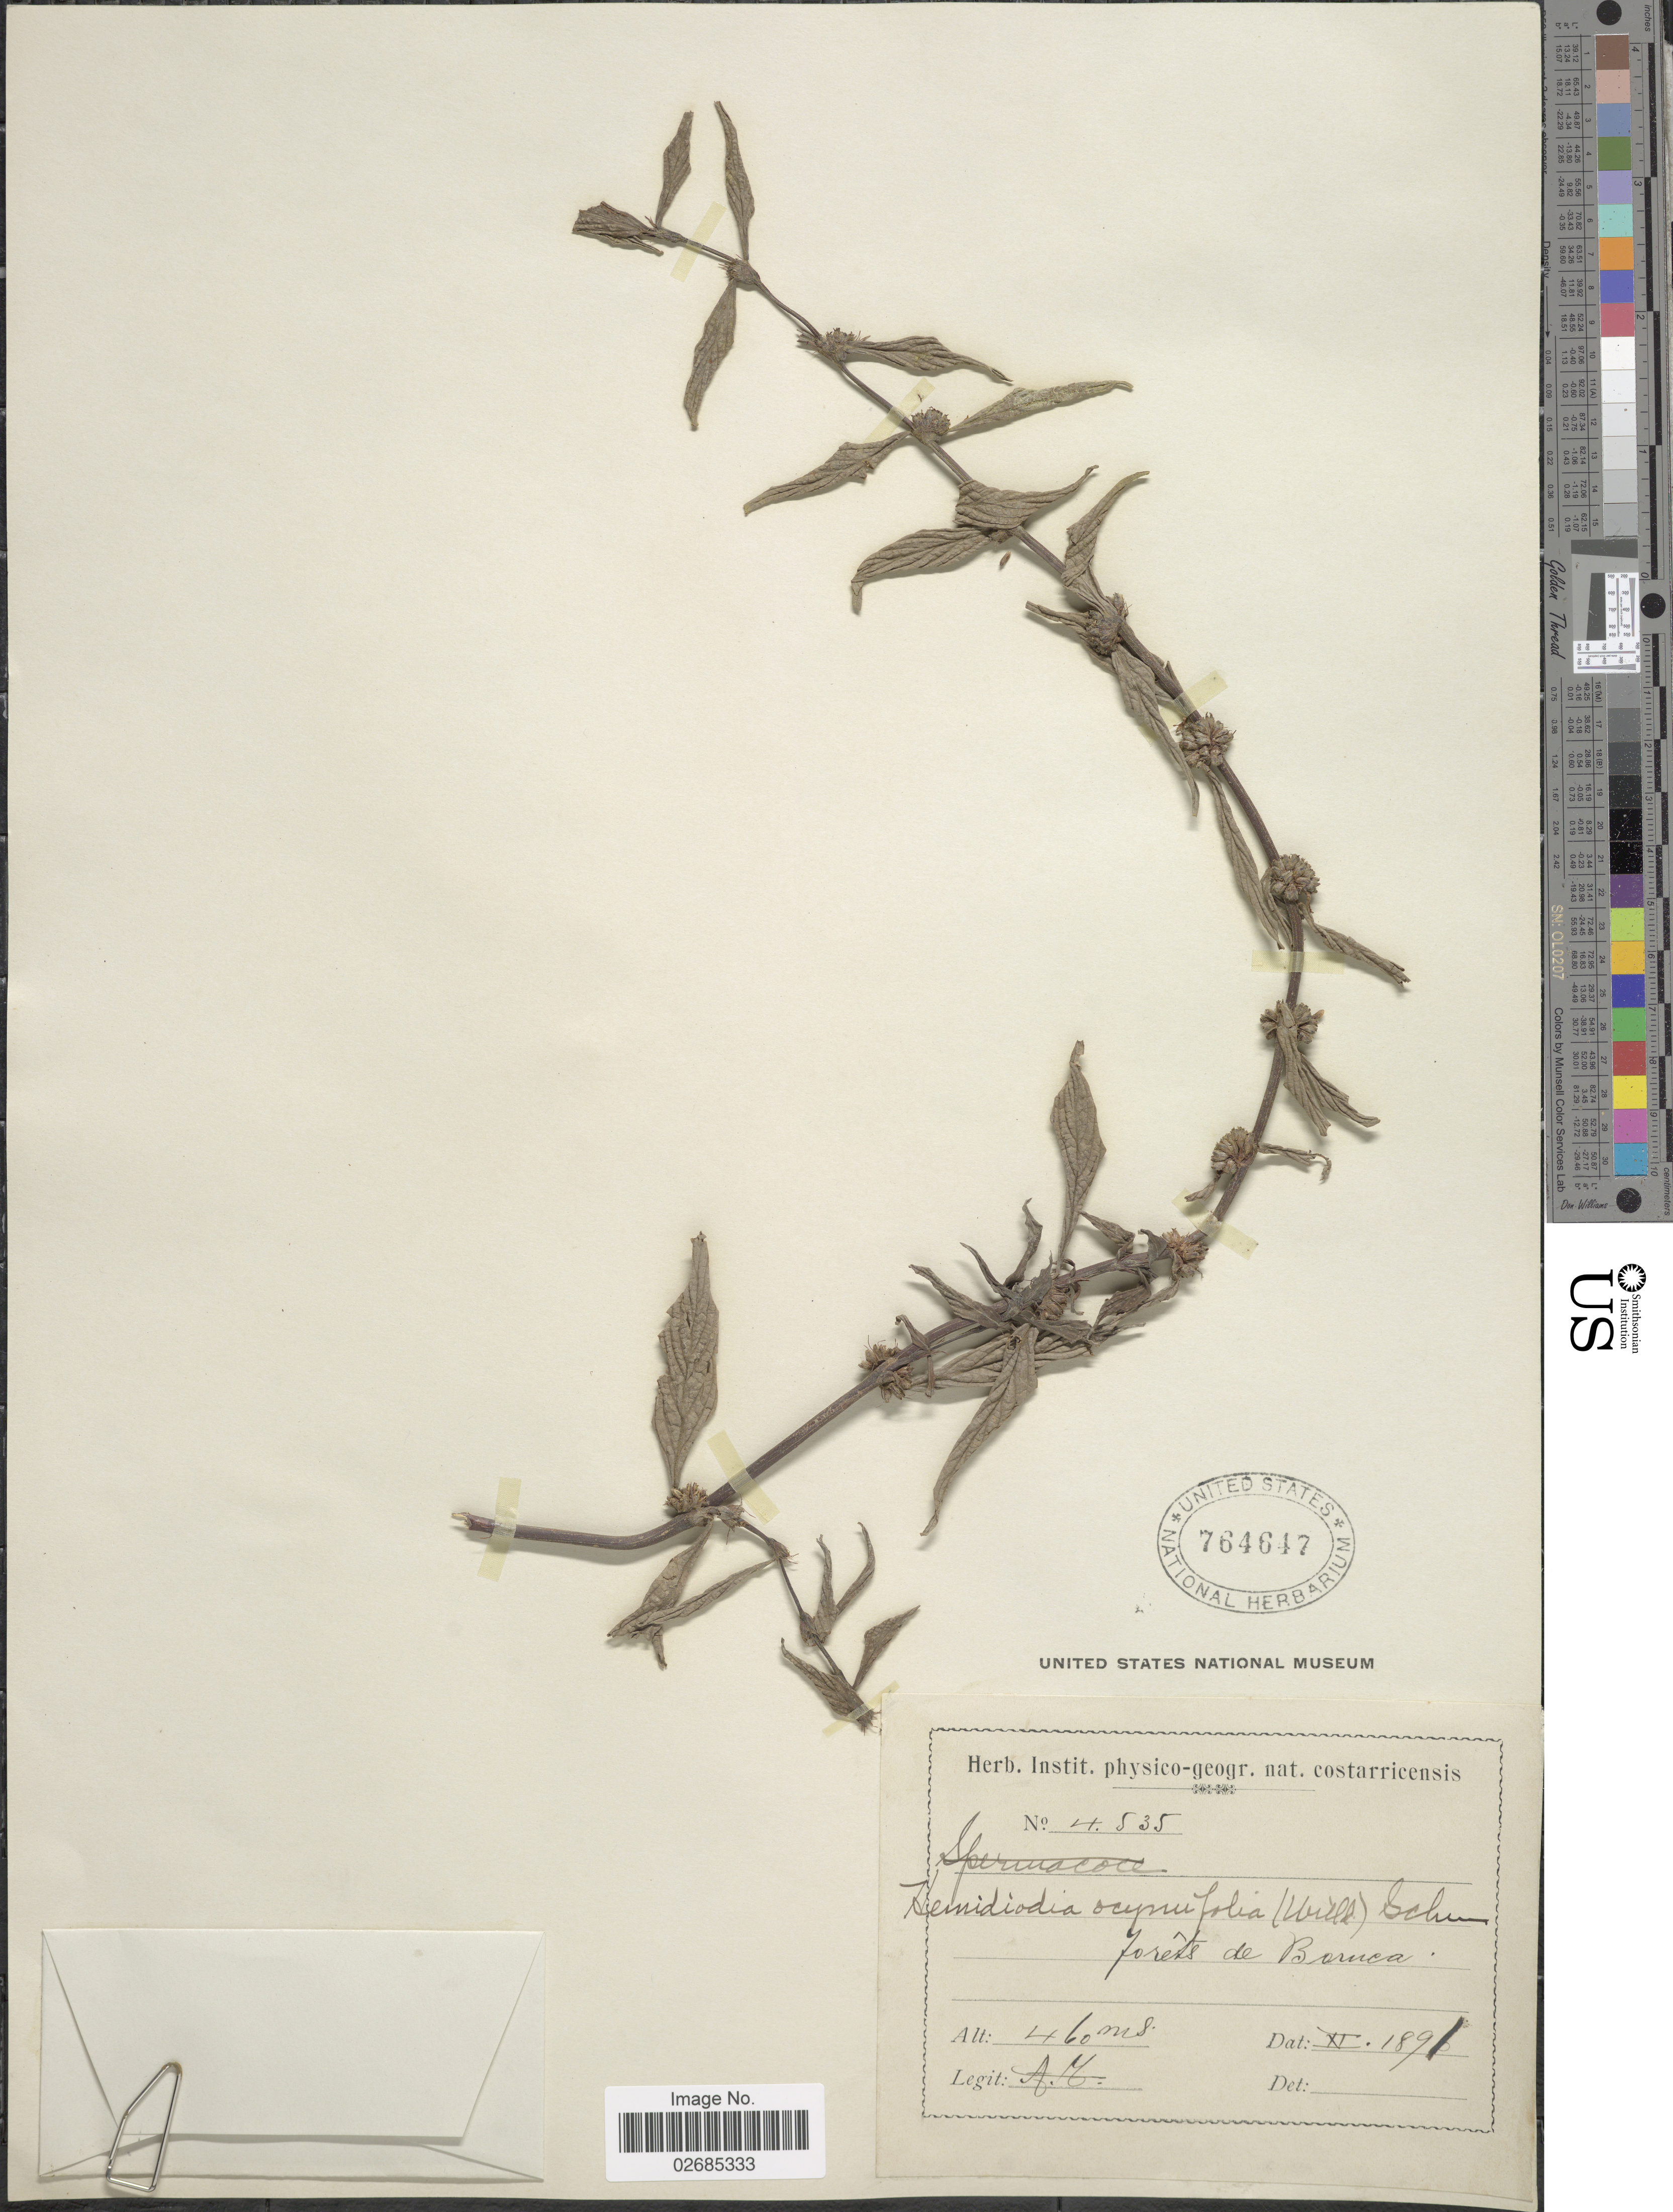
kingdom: Plantae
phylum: Tracheophyta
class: Magnoliopsida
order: Gentianales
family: Rubiaceae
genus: Hemidiodia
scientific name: Hemidiodia ocimifolia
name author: (Willd.) K. Schum.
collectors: A. T.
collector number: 4535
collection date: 1891-12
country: Costa Rica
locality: Forêts de Boruca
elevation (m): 460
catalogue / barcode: US 764647